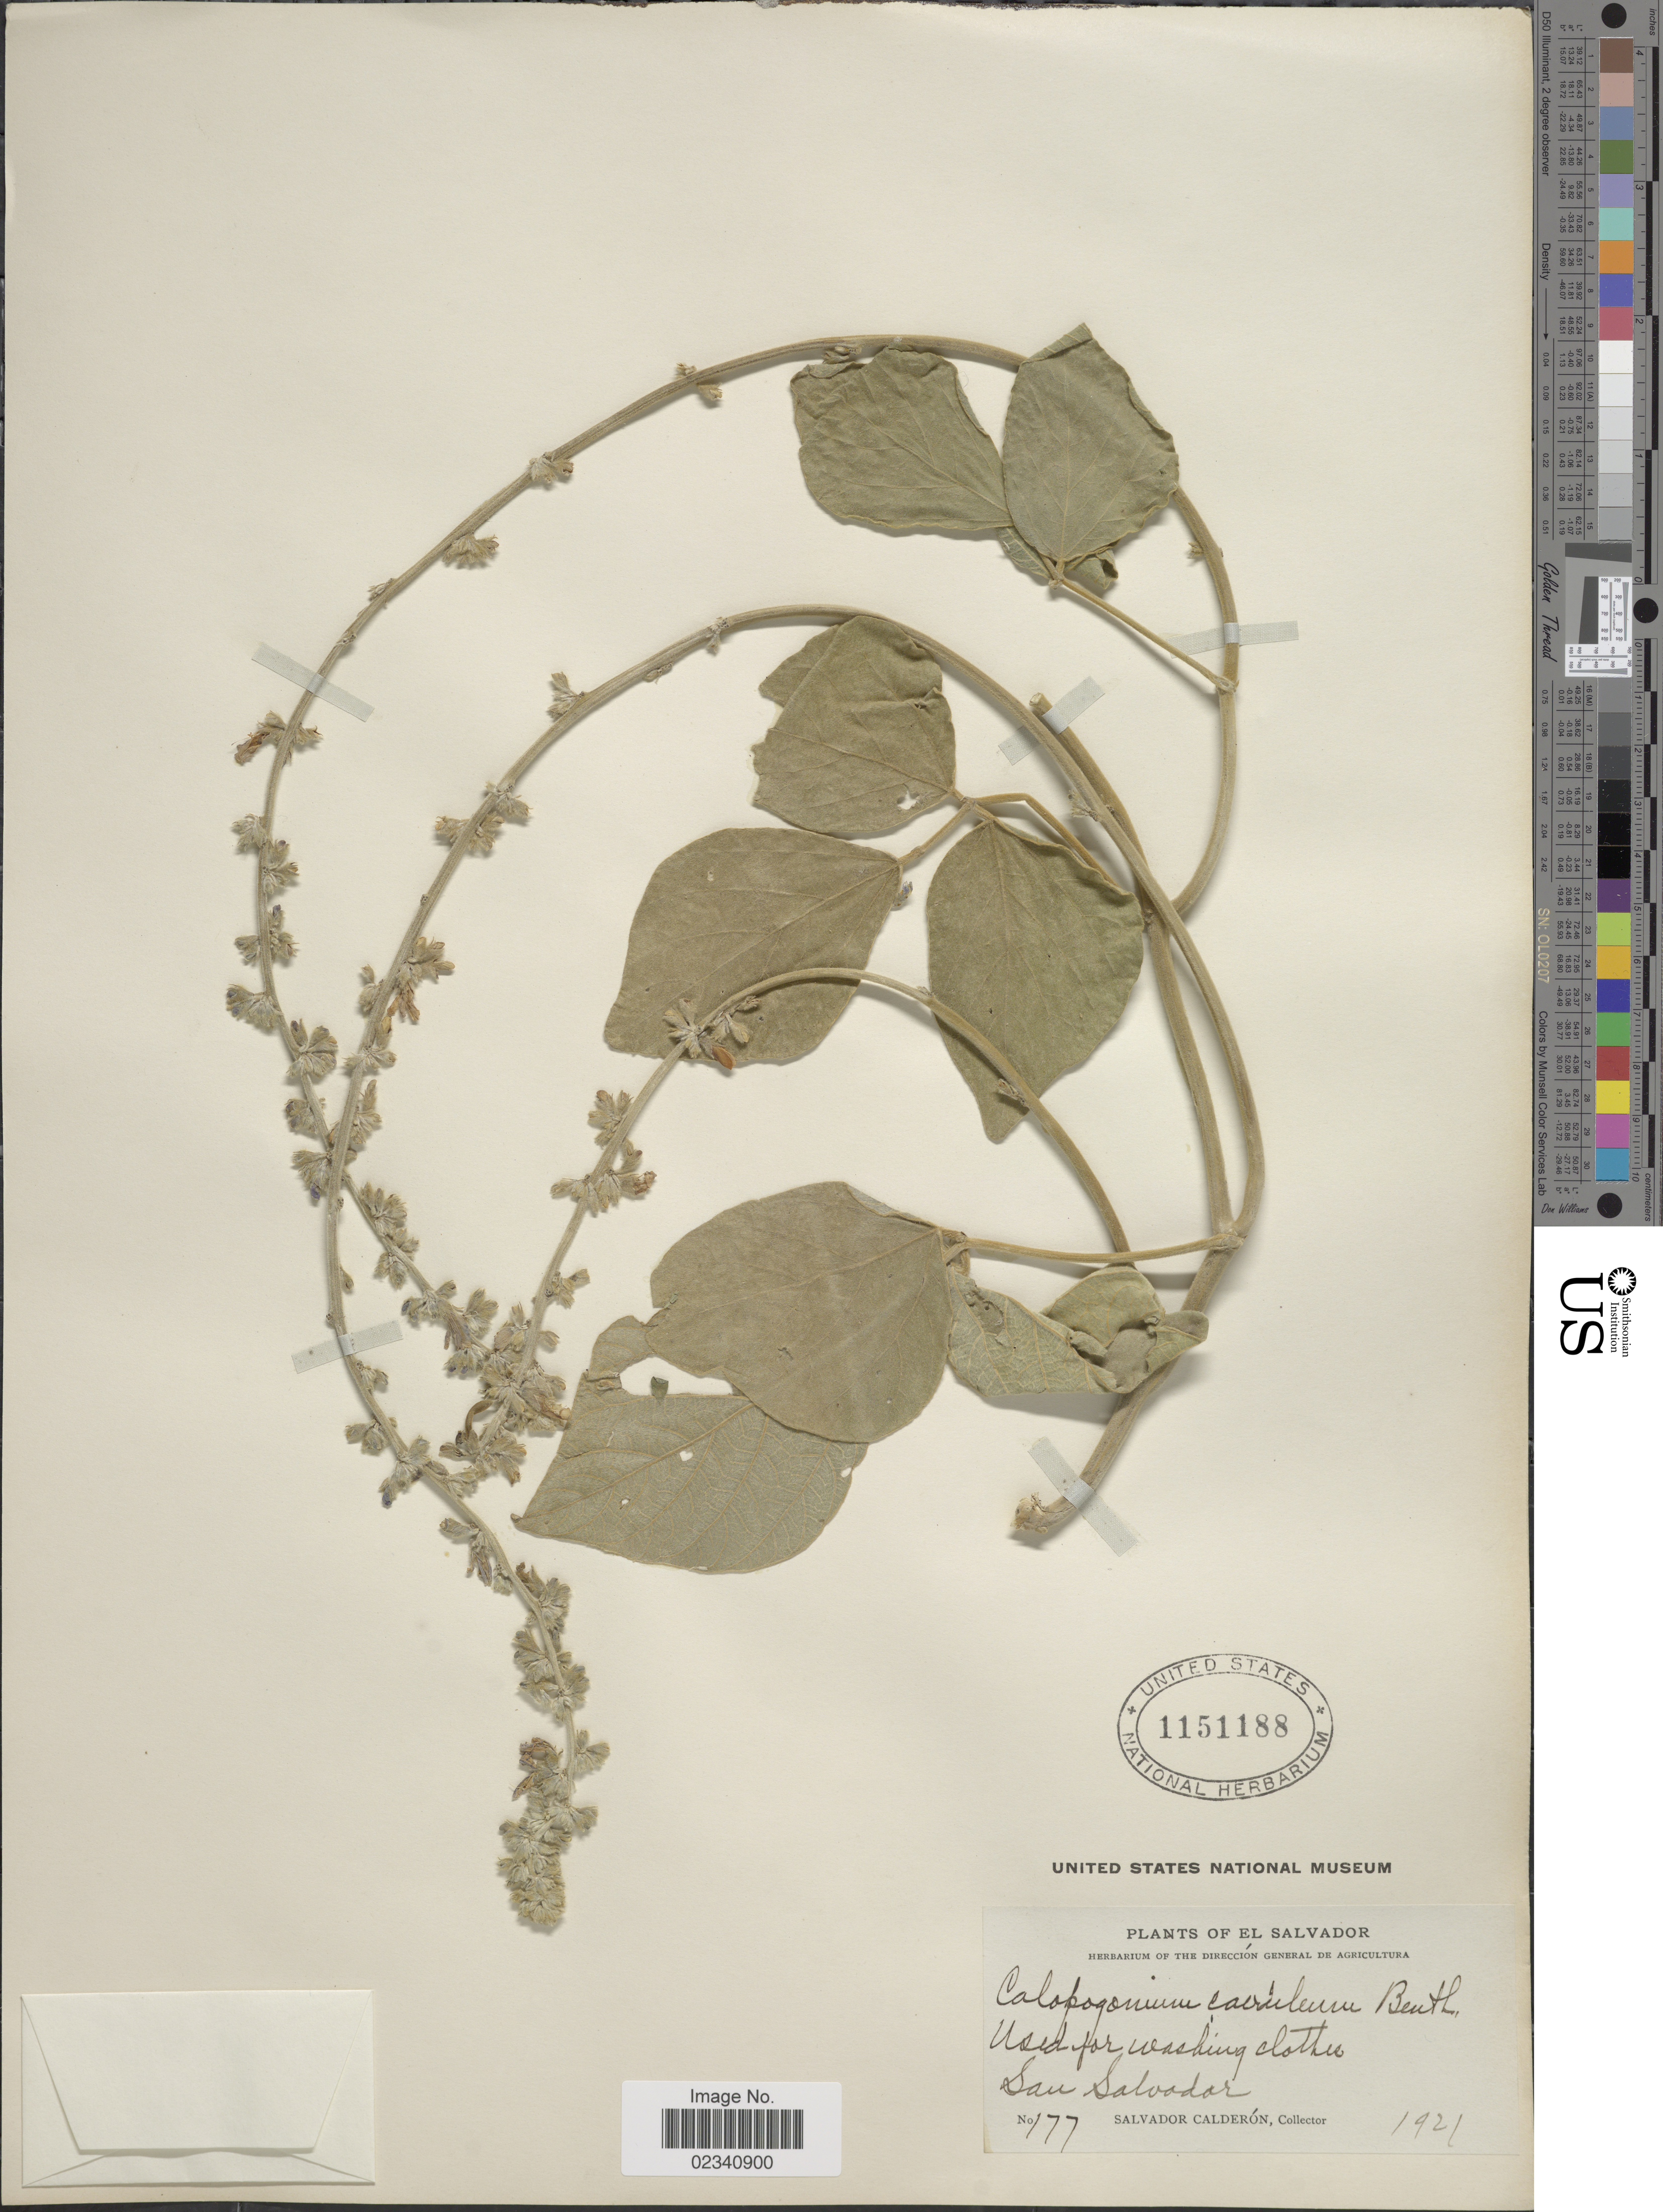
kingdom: Plantae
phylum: Tracheophyta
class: Magnoliopsida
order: Fabales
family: Fabaceae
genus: Calopogonium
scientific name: Calopogonium caeruleum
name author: (Benth.) C. Wright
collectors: S. Calderón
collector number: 177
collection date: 1921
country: El Salvador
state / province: San Salvador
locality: El Salvador, San Salvador.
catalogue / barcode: US 1151188